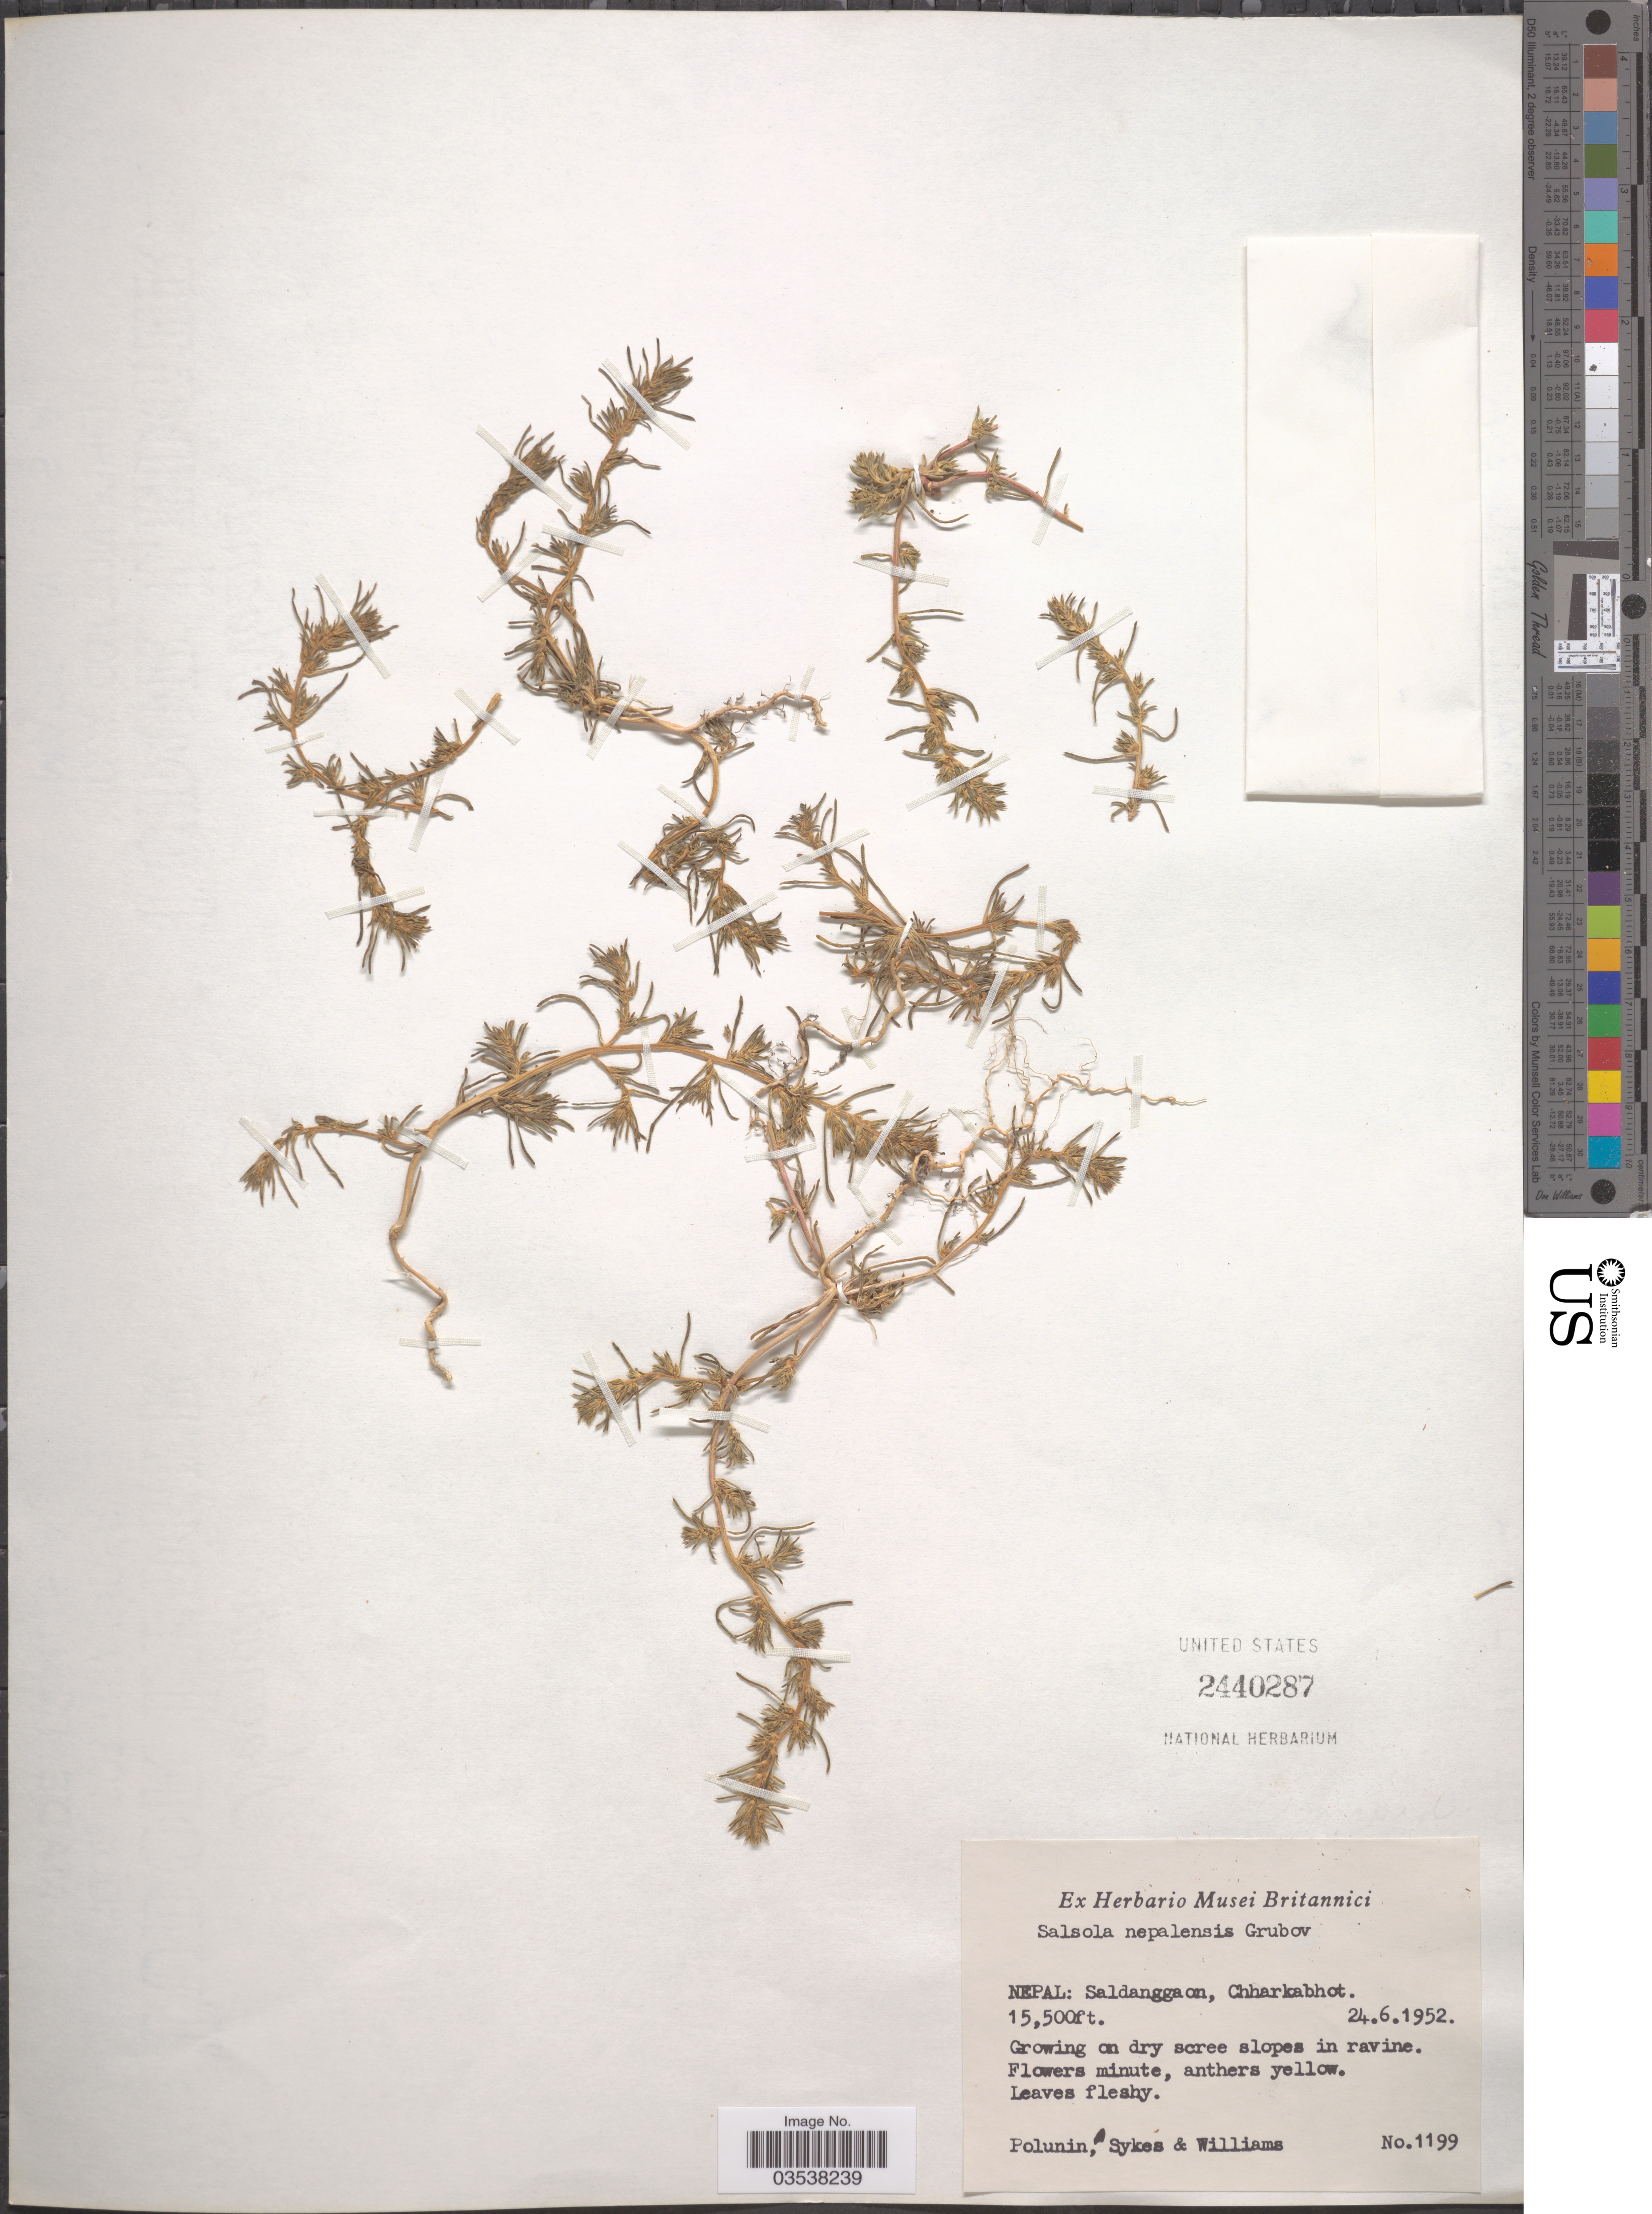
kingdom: Plantae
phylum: Tracheophyta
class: Magnoliopsida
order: Caryophyllales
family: Amaranthaceae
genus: Salsola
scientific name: Salsola nepalensis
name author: Grubov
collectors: Polunin, Sykes, -- & -- Williams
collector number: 1199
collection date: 1952-06-24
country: Nepal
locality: Saldanggaon, Chharkabhot.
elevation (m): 4724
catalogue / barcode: US 2440287